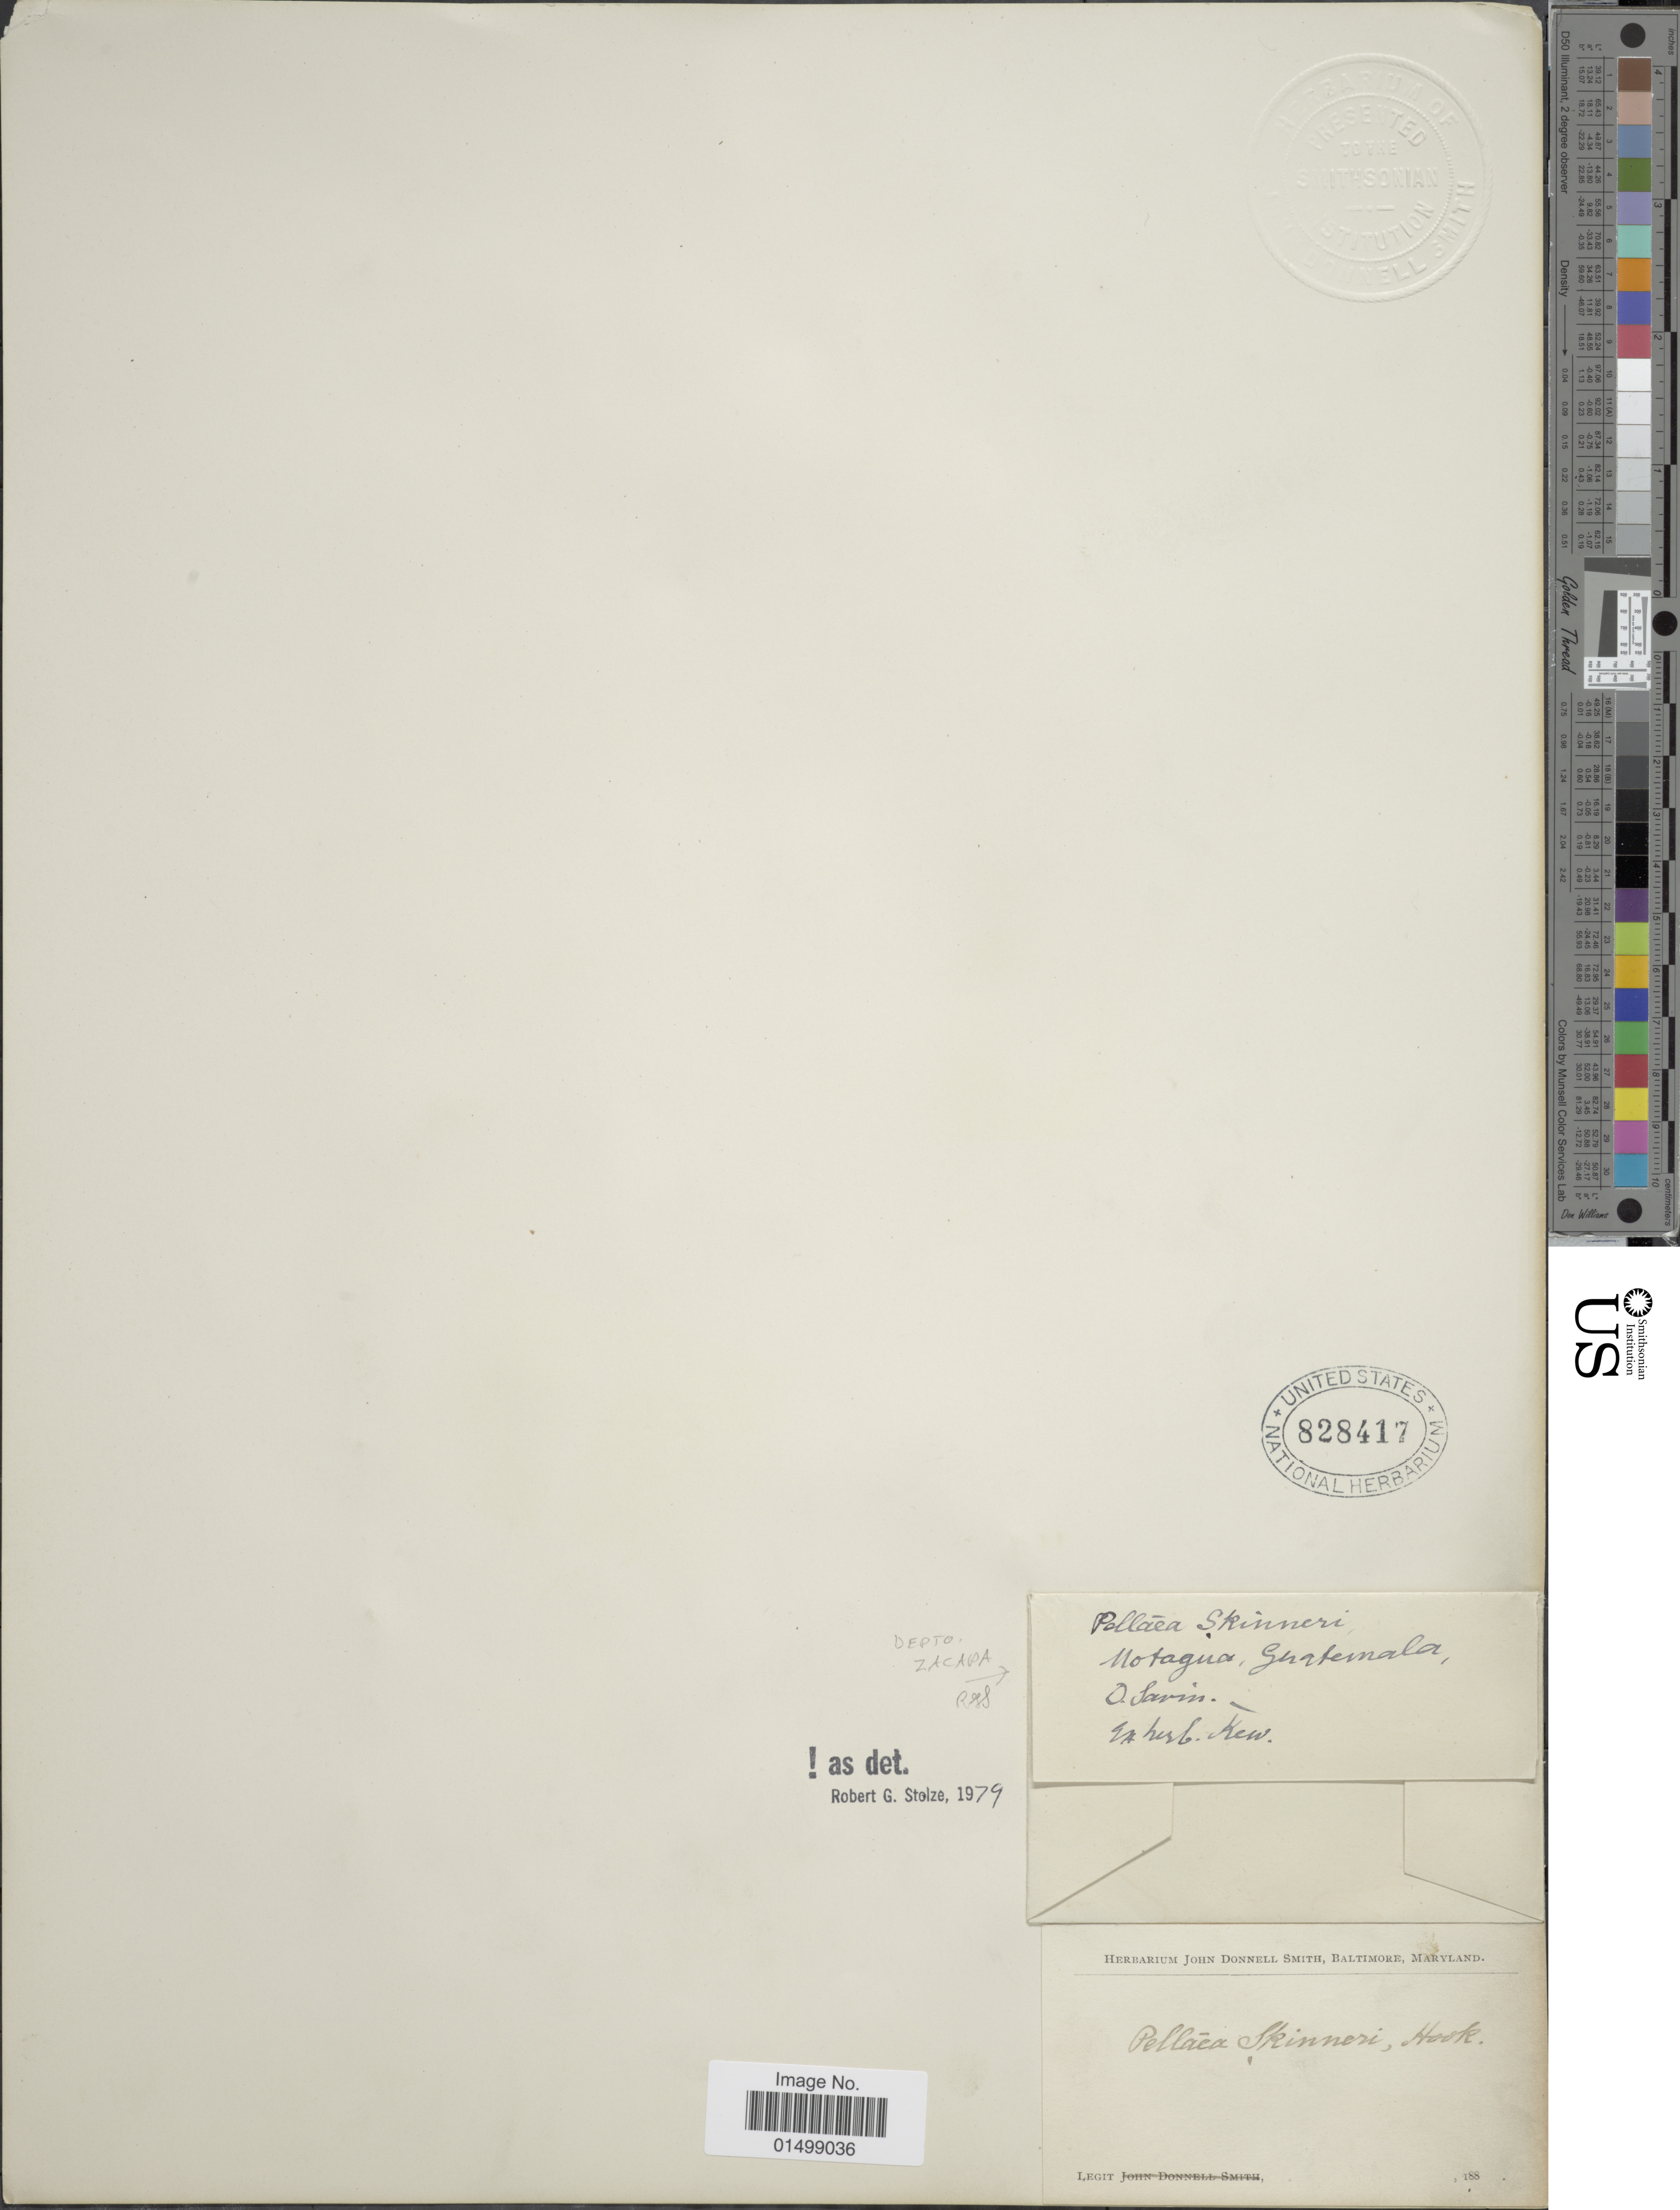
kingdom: Plantae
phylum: Tracheophyta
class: Polypodiopsida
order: Polypodiales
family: Pteridaceae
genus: Cheilanthes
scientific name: Cheilanthes skinneri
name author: (Hook.) T. Moore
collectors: D. Savin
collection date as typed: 188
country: Guatemala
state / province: Zacapa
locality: Motagua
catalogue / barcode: US 828417